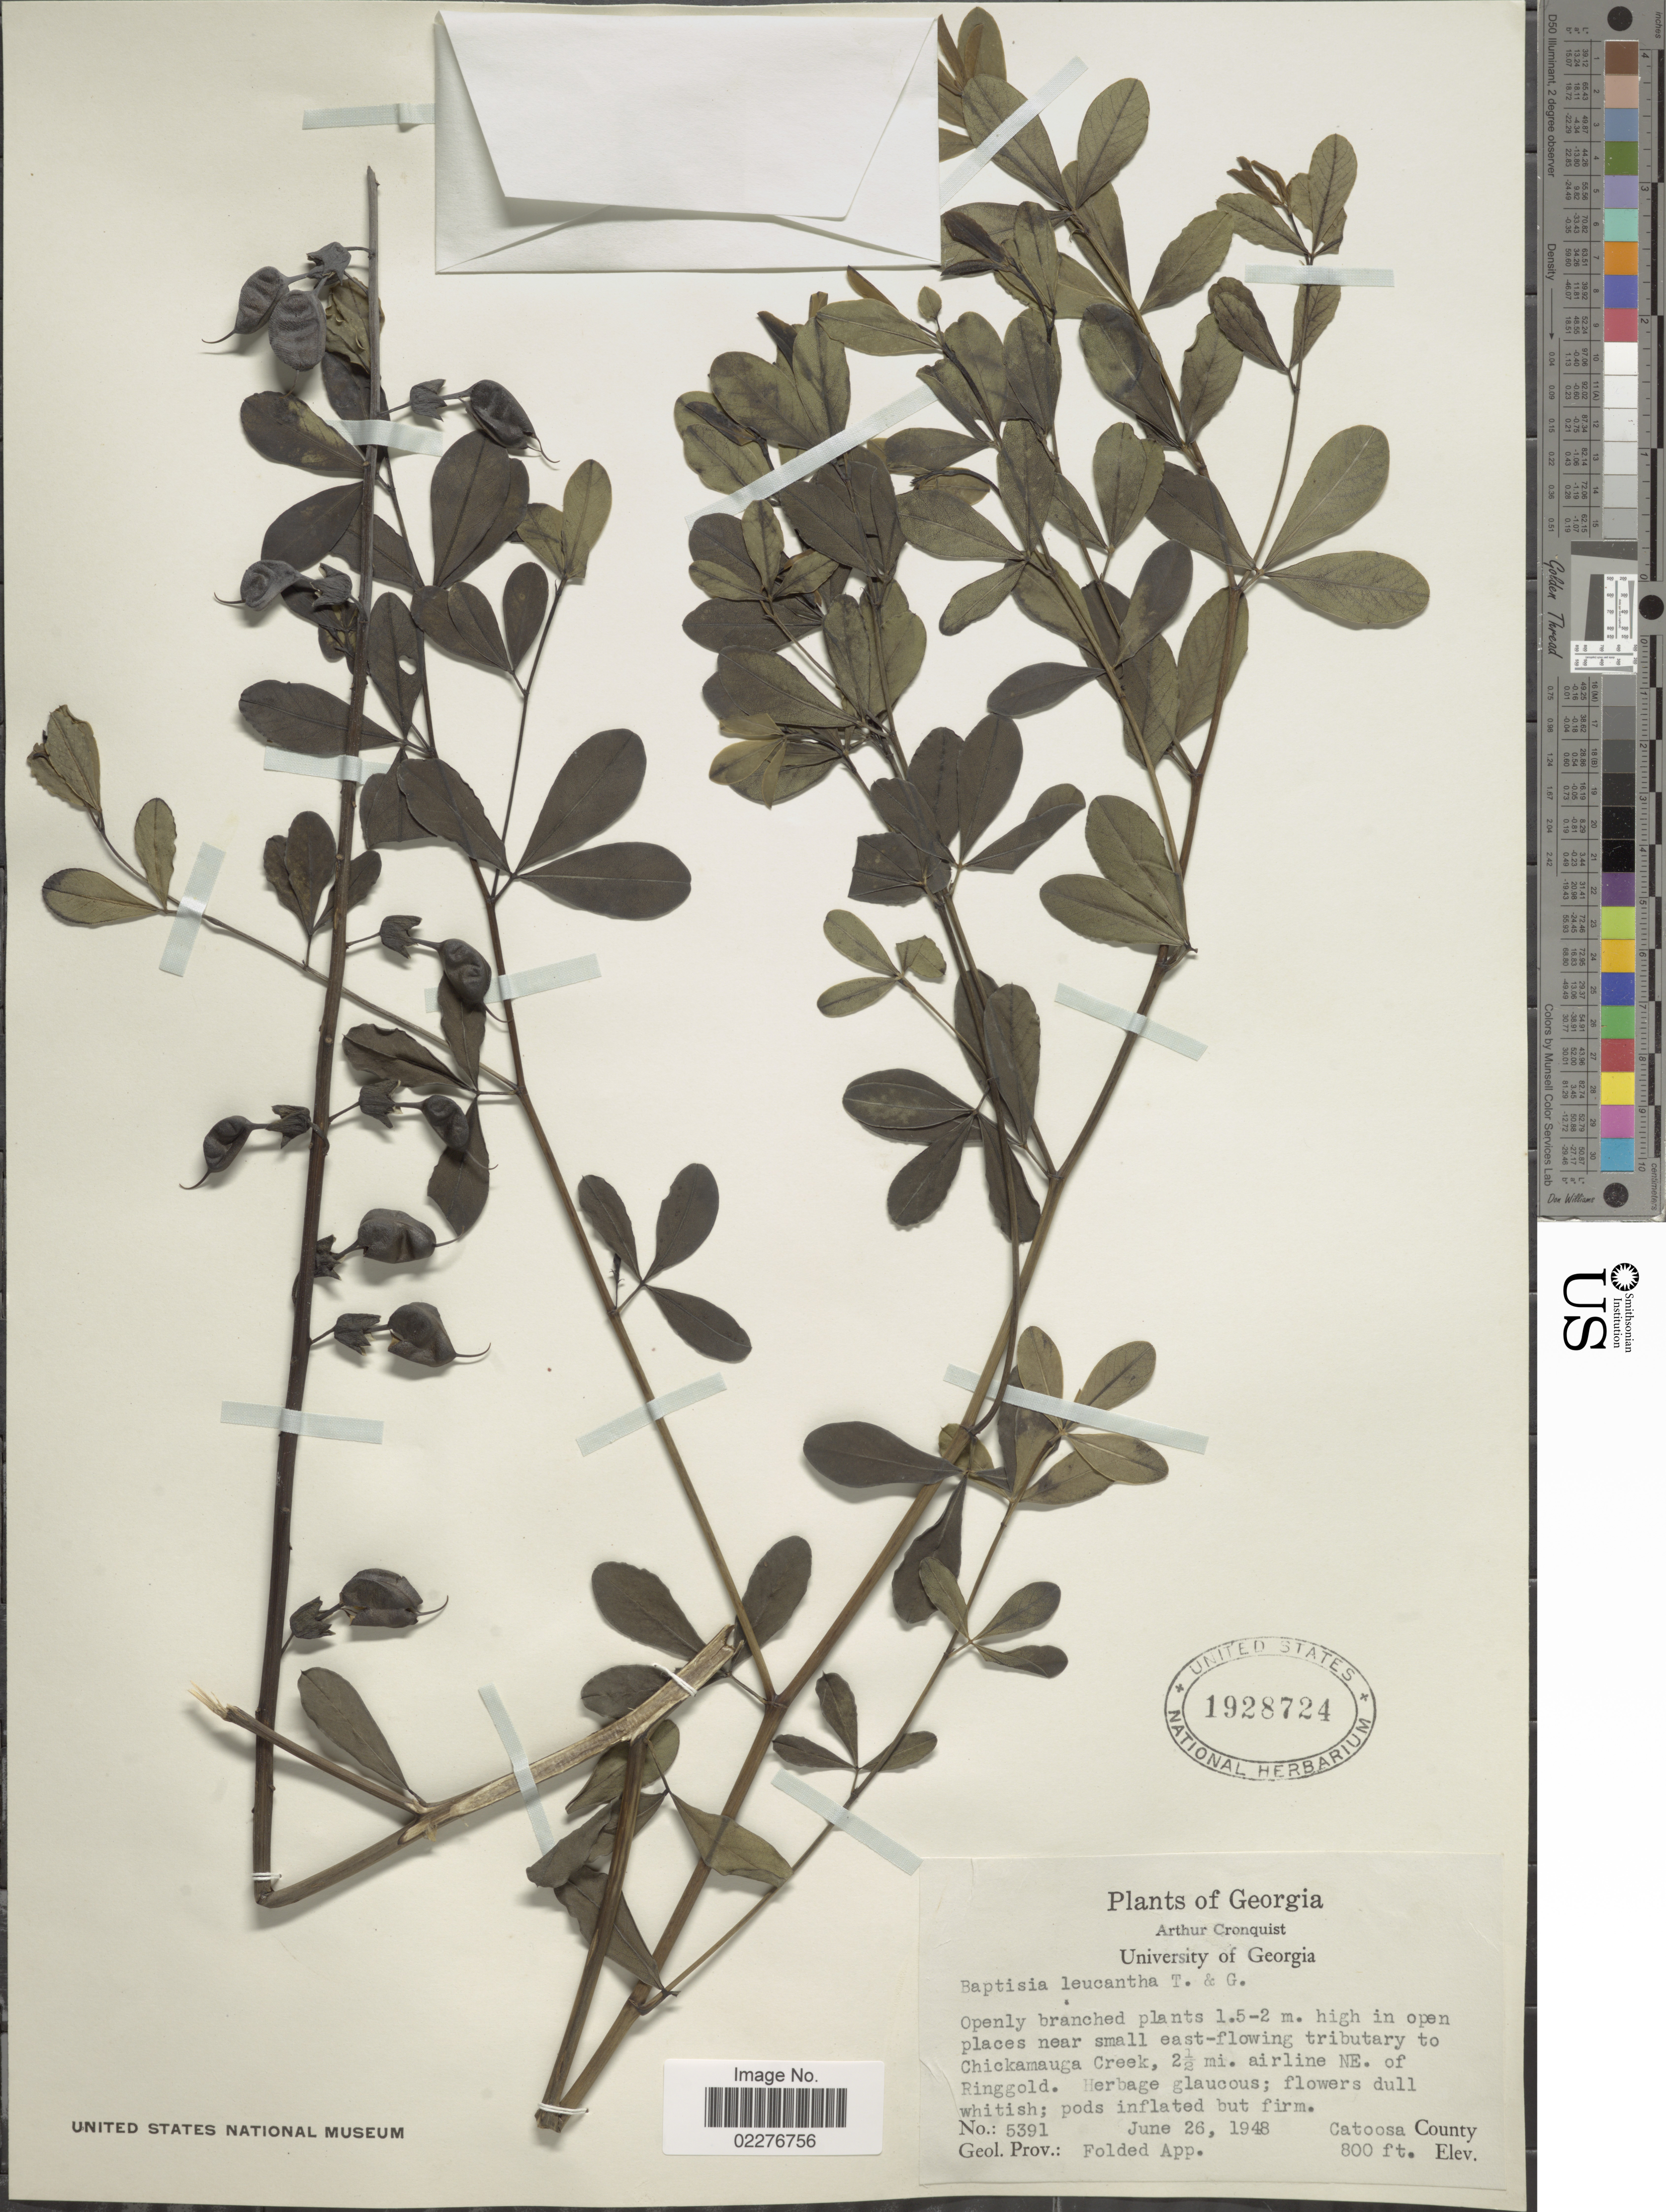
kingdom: Plantae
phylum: Tracheophyta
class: Magnoliopsida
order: Fabales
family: Fabaceae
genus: Baptisia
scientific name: Baptisia leucantha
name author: Torr. & A. Gray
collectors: A. J. Cronquist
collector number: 5391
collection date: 1948-06-26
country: United States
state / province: Georgia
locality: In open places near small east-flowing tributary to Chickamauga Creek, 2½ mi airline NE of Ringgold, Catoosa County, Geol Prov Folded App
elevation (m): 244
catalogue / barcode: US 1928724